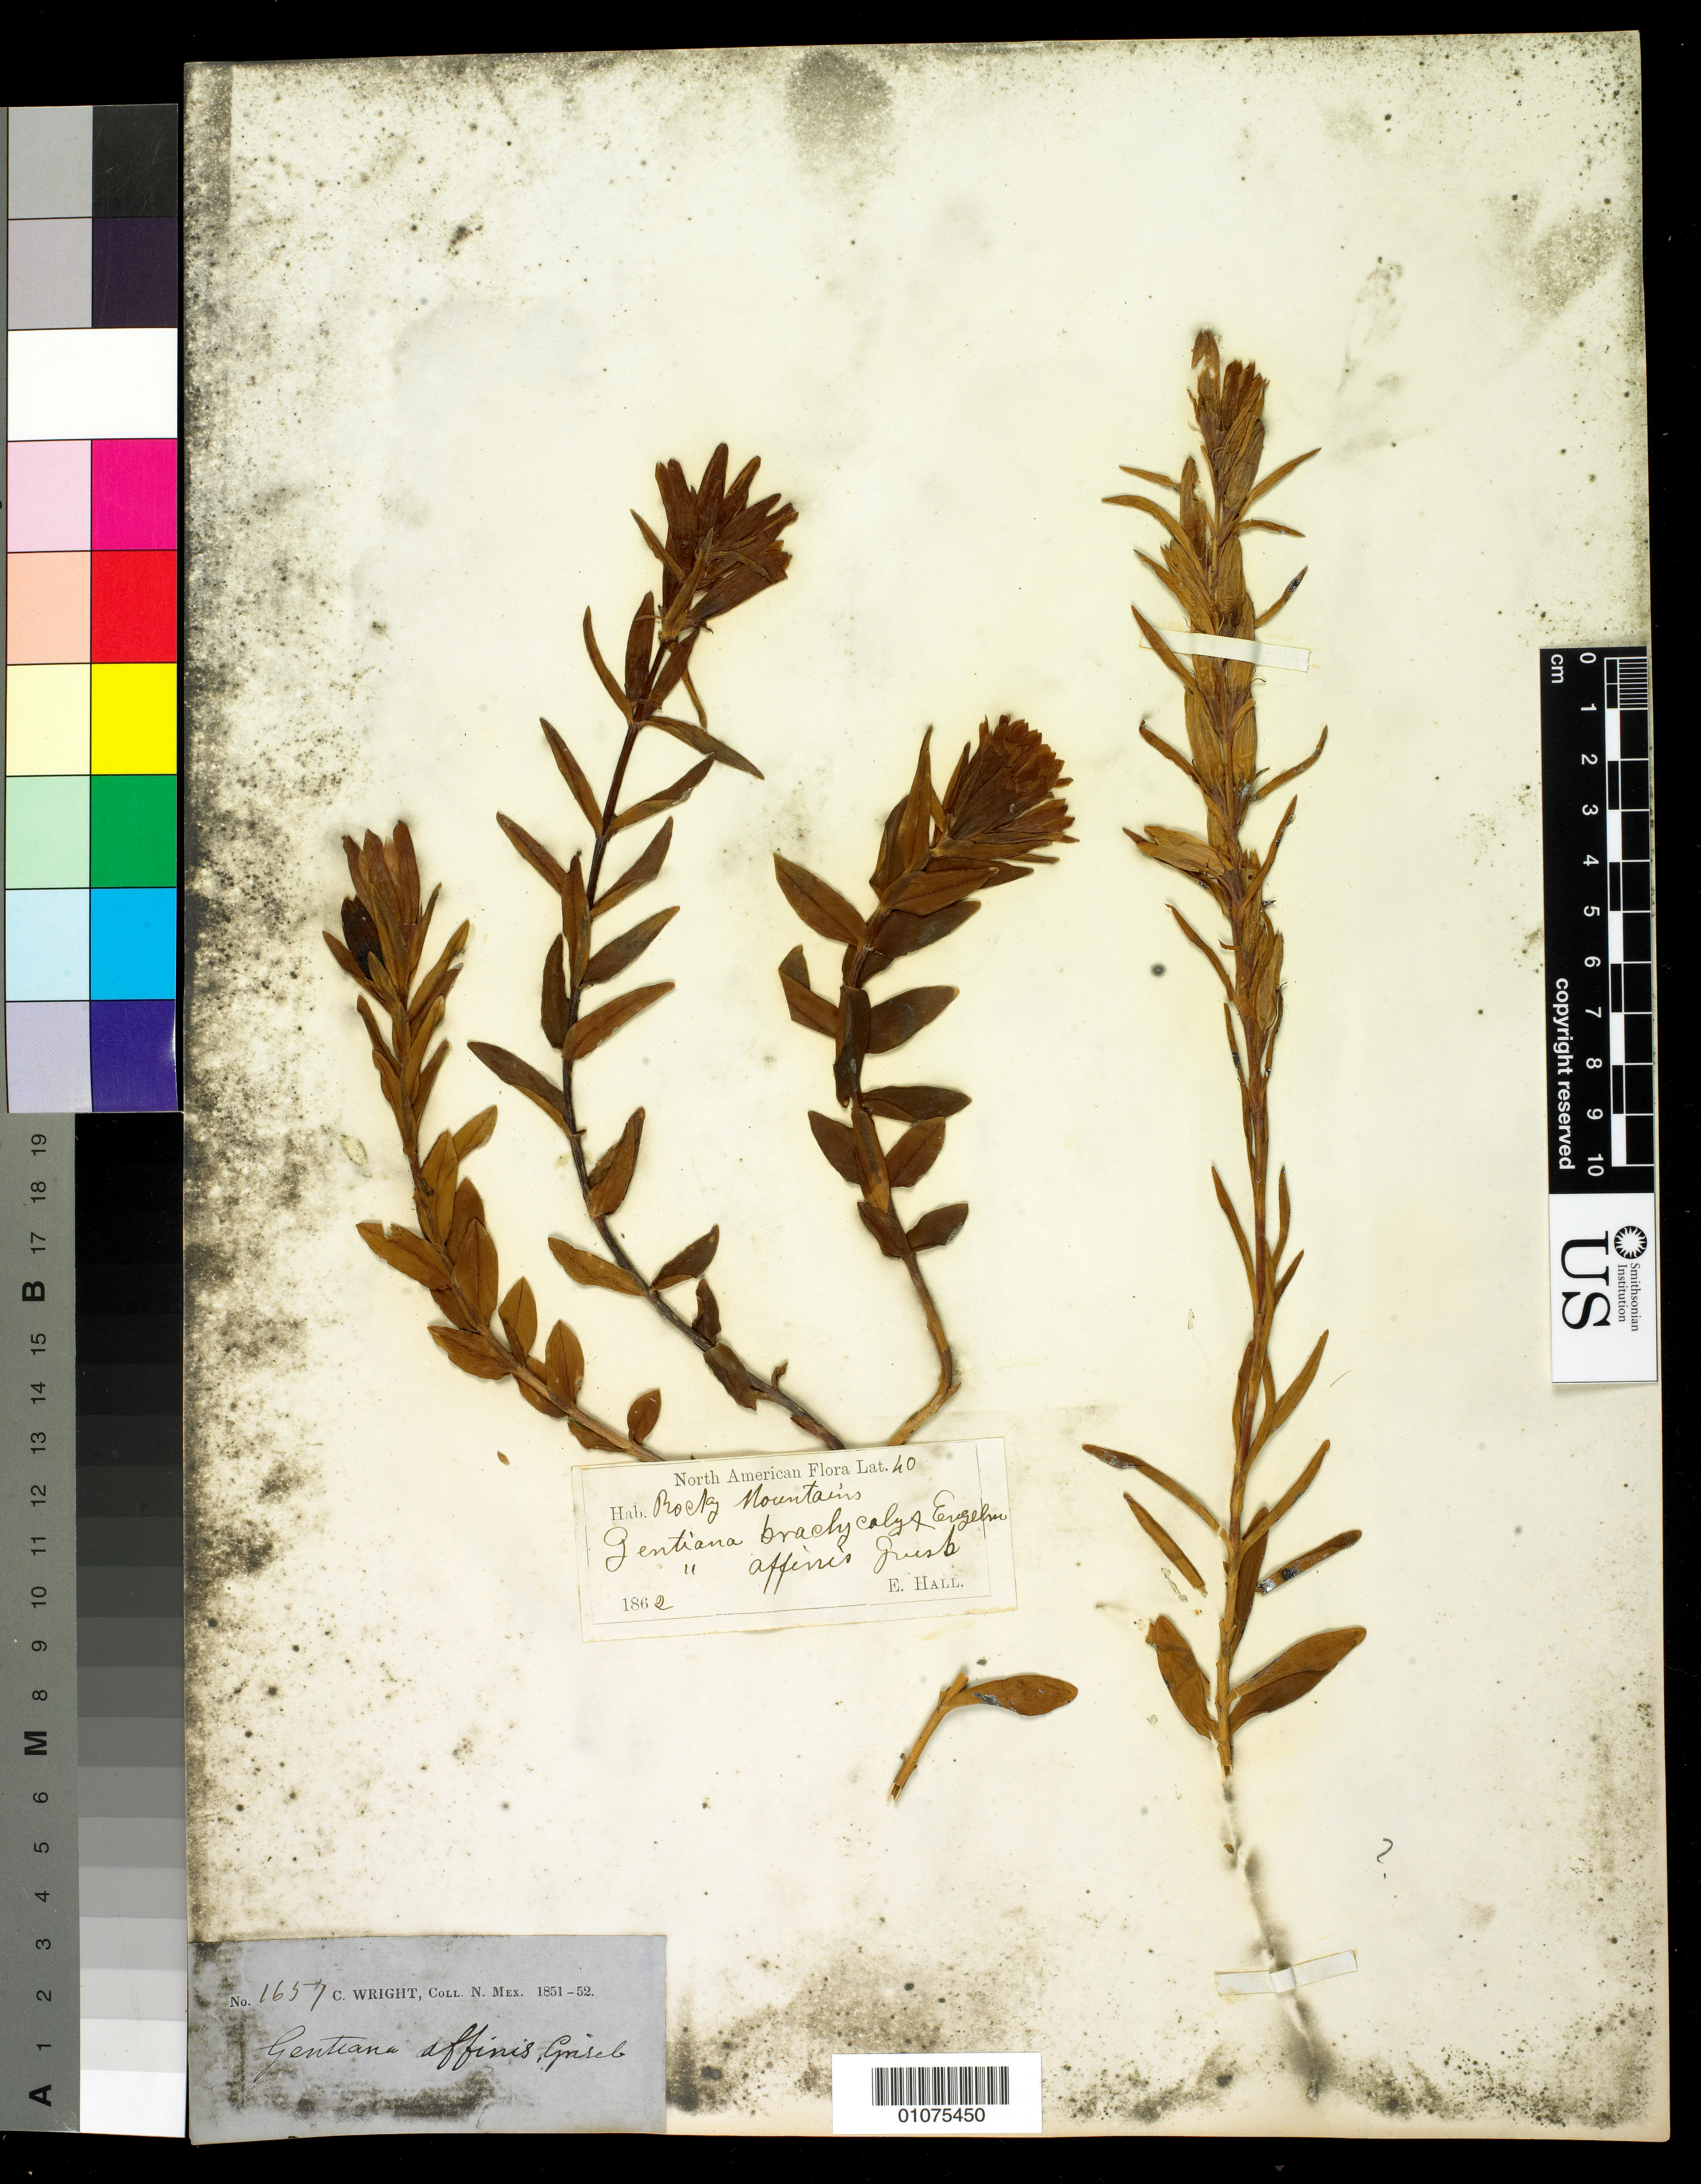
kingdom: Plantae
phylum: Tracheophyta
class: Magnoliopsida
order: Gentianales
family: Gentianaceae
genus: Gentiana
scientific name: Gentiana affinis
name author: Griseb.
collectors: C. Wright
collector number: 1657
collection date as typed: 1851 to -- --- 1852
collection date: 1851/1852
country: United States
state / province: New Mexico